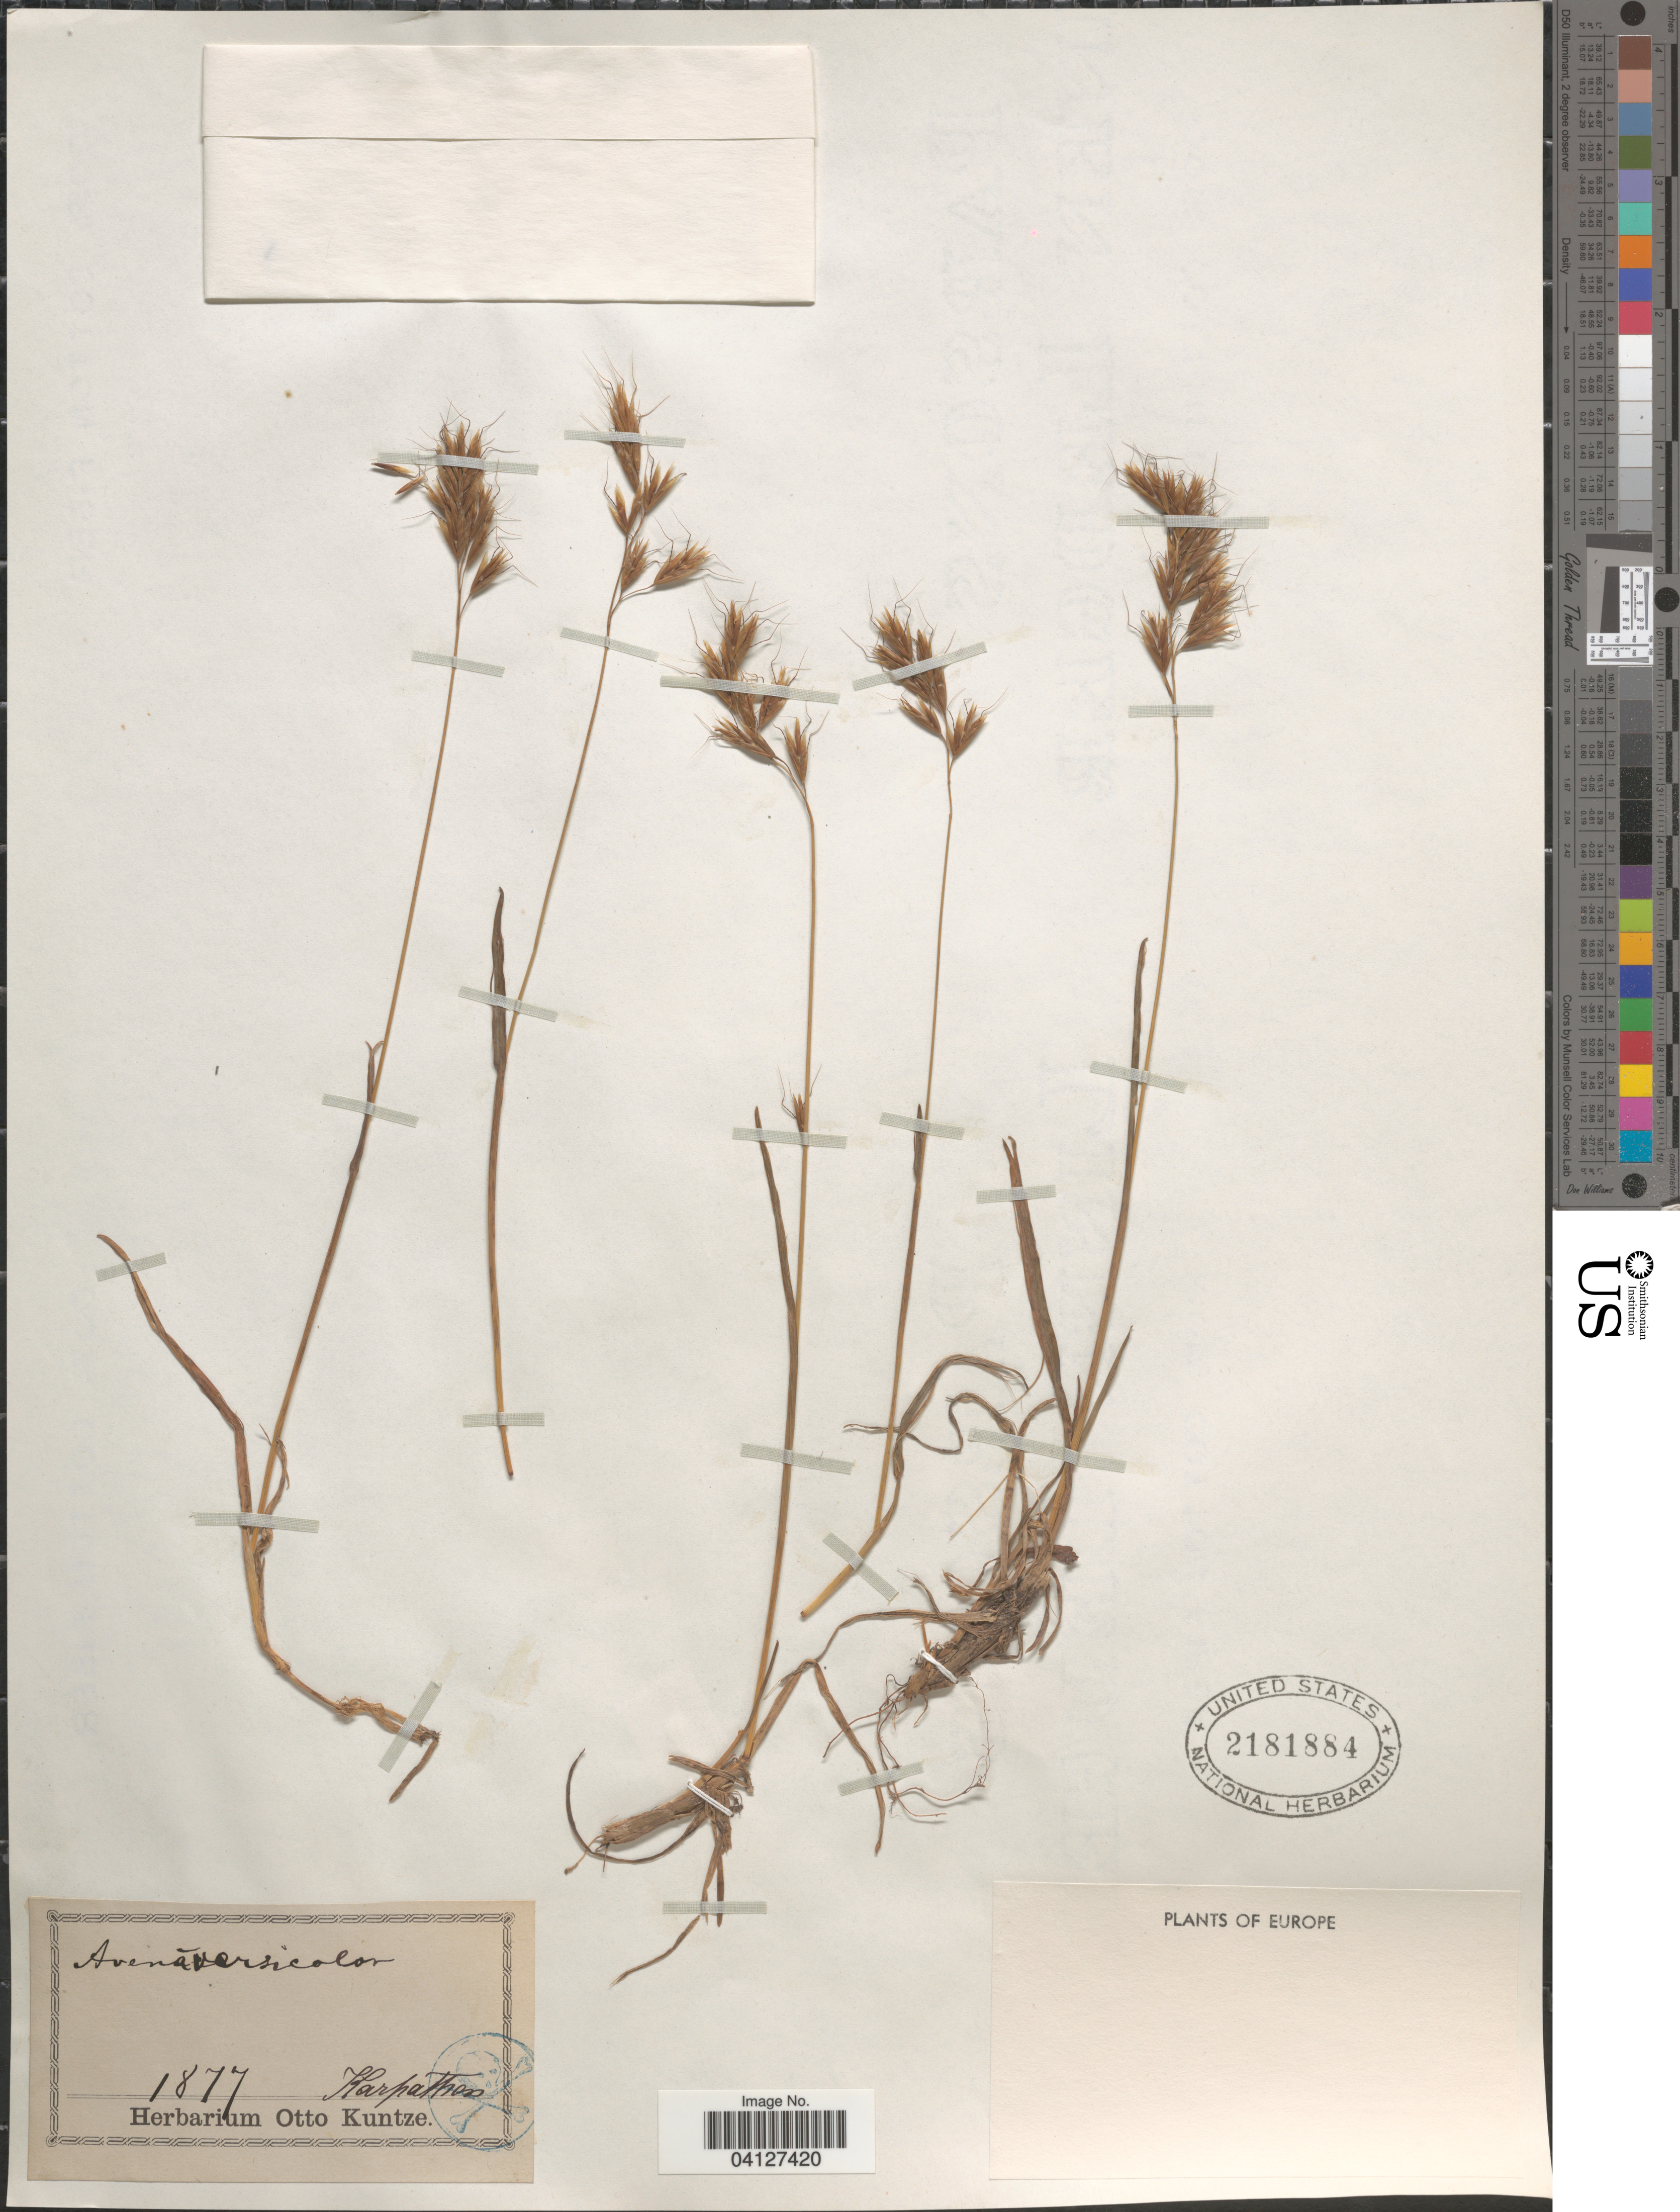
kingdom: Plantae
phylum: Tracheophyta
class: Liliopsida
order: Poales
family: Poaceae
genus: Helictochloa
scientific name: Helictochloa versicolor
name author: (Vill.) Romero Zarco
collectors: ex herb. Otto Kuntze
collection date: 1877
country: Greece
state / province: South Aegean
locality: Karpathoss.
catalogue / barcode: US 2181884